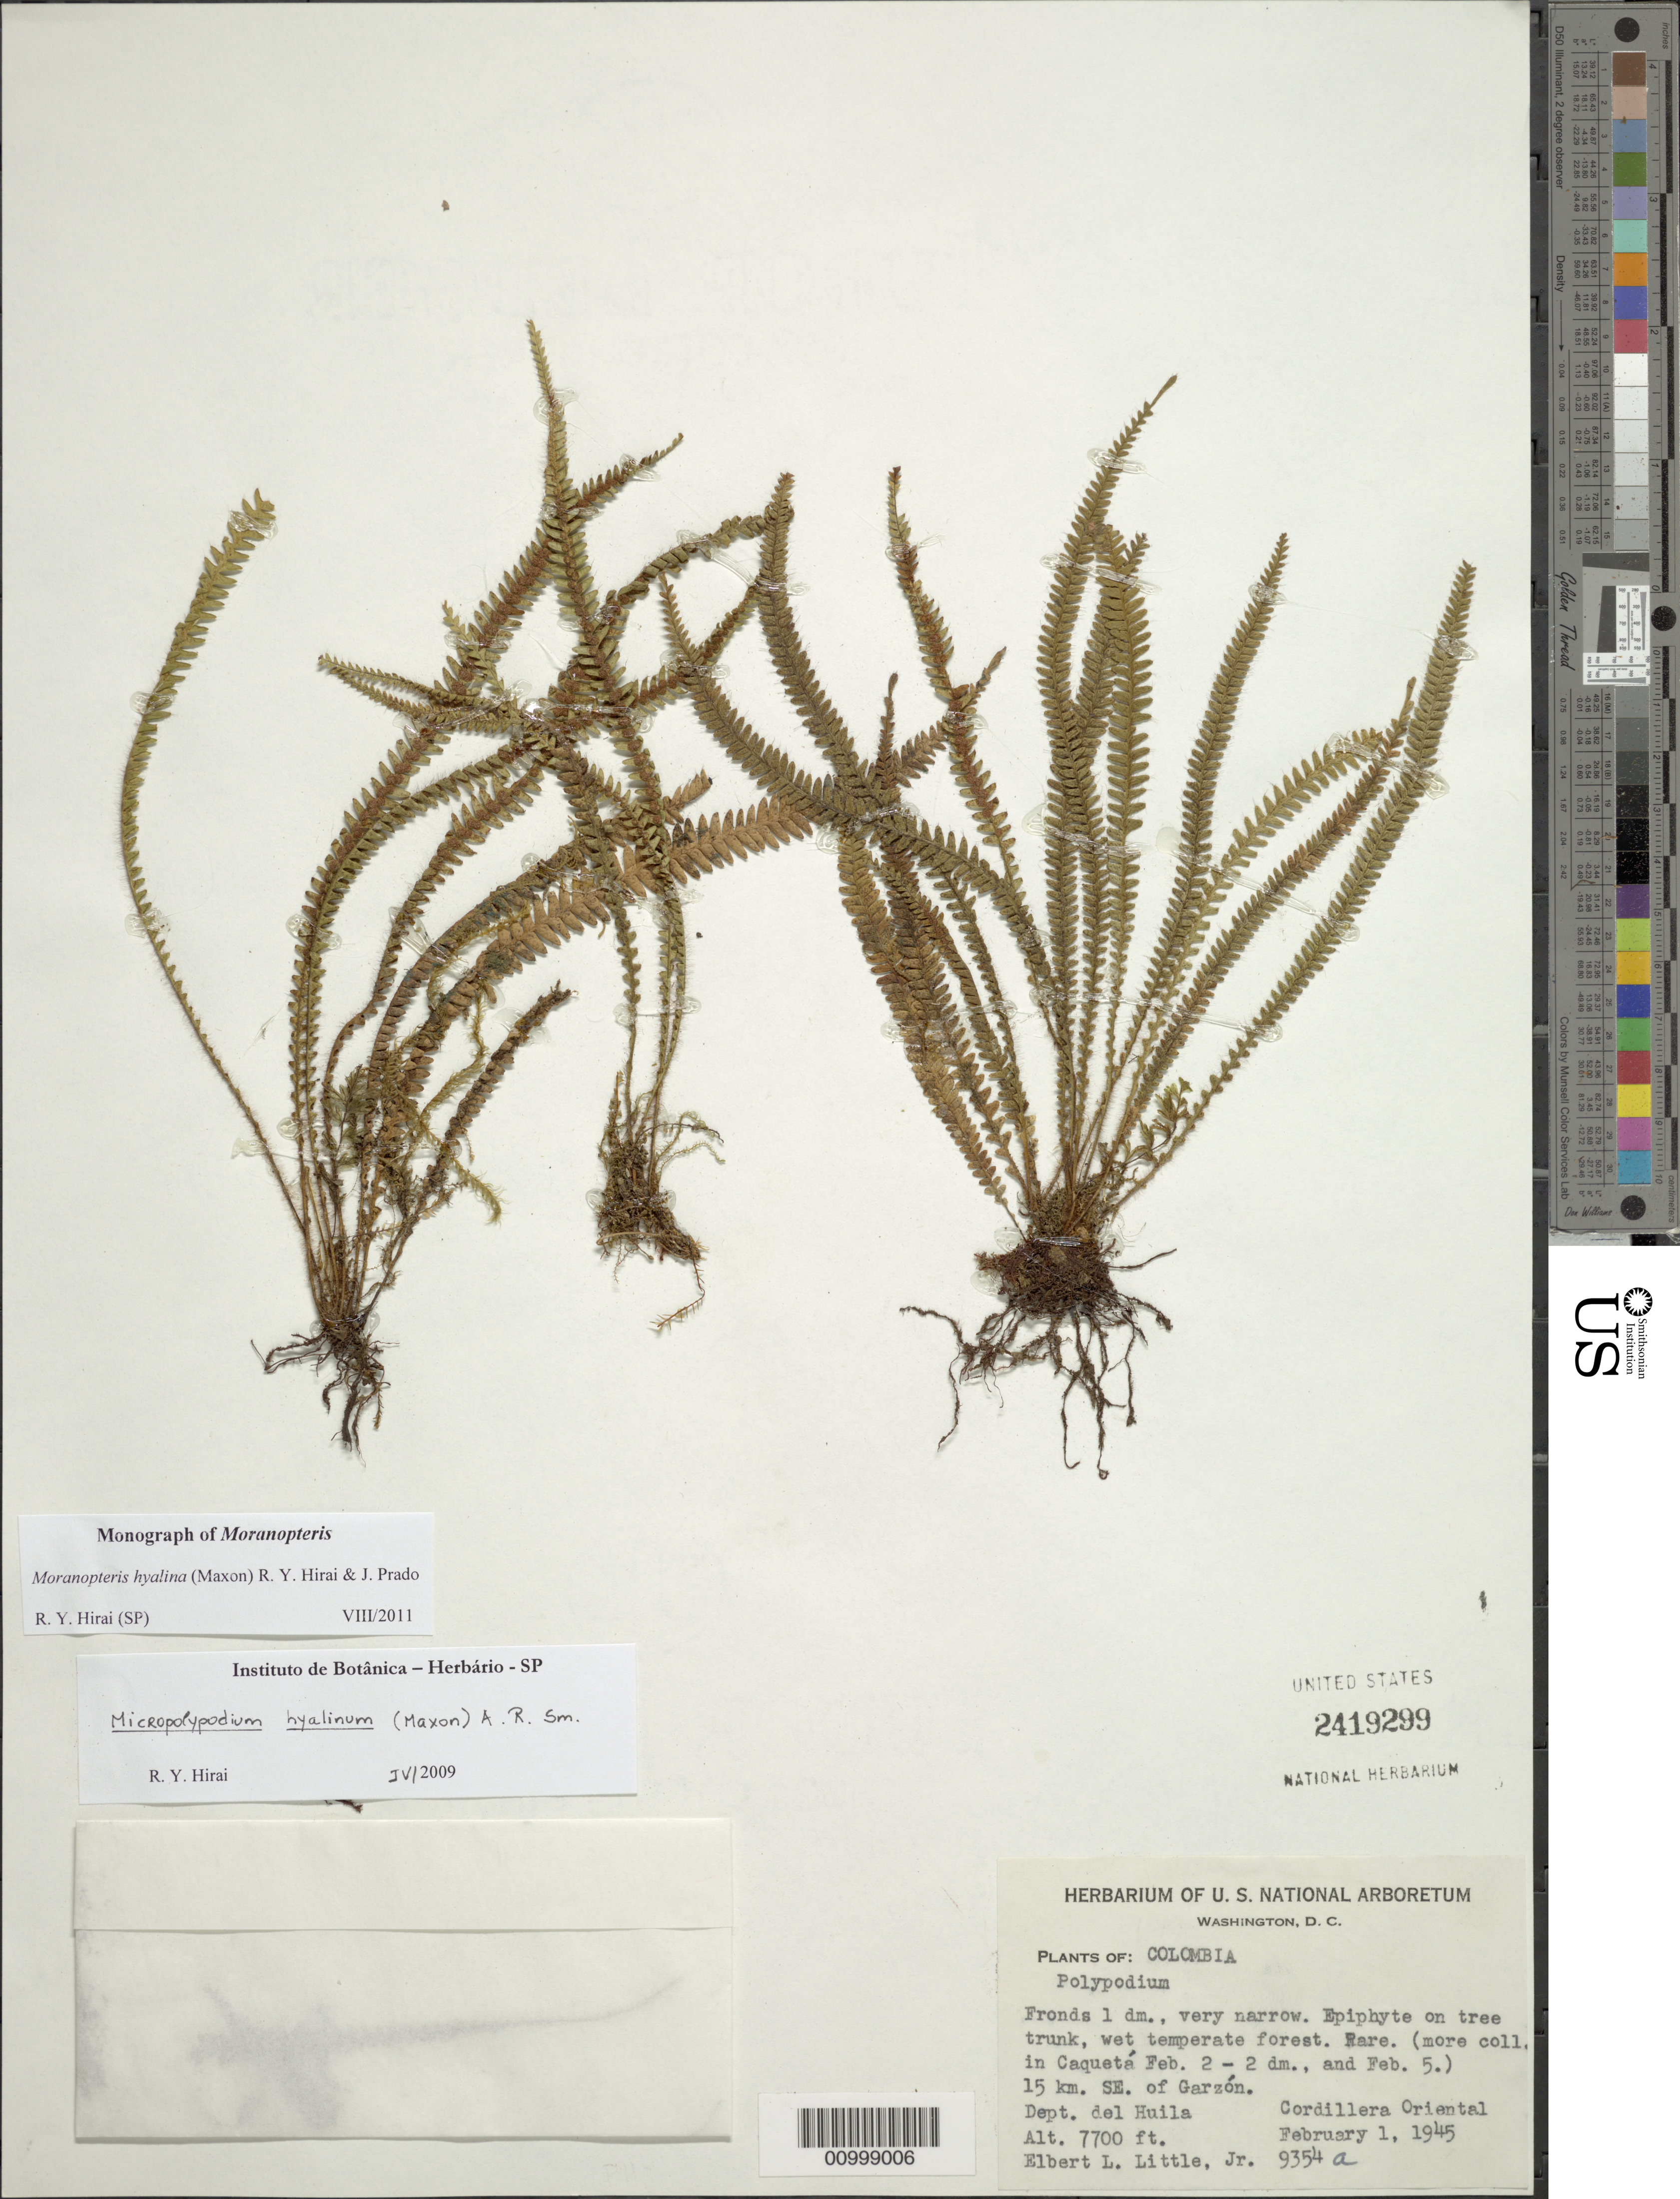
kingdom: Plantae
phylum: Tracheophyta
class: Polypodiopsida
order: Polypodiales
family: Polypodiaceae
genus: Moranopteris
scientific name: Moranopteris hyalina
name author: (Maxon) R. Y. Hirai & J. Prado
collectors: E. L. Little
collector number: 9354 a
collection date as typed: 1-Feb-45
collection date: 1945-02-01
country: Colombia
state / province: Huila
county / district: Cordillera Oriental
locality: in Caqueta 15 km SE of Garzon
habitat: wet temperate forest; on trees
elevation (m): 2347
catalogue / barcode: US 2419299